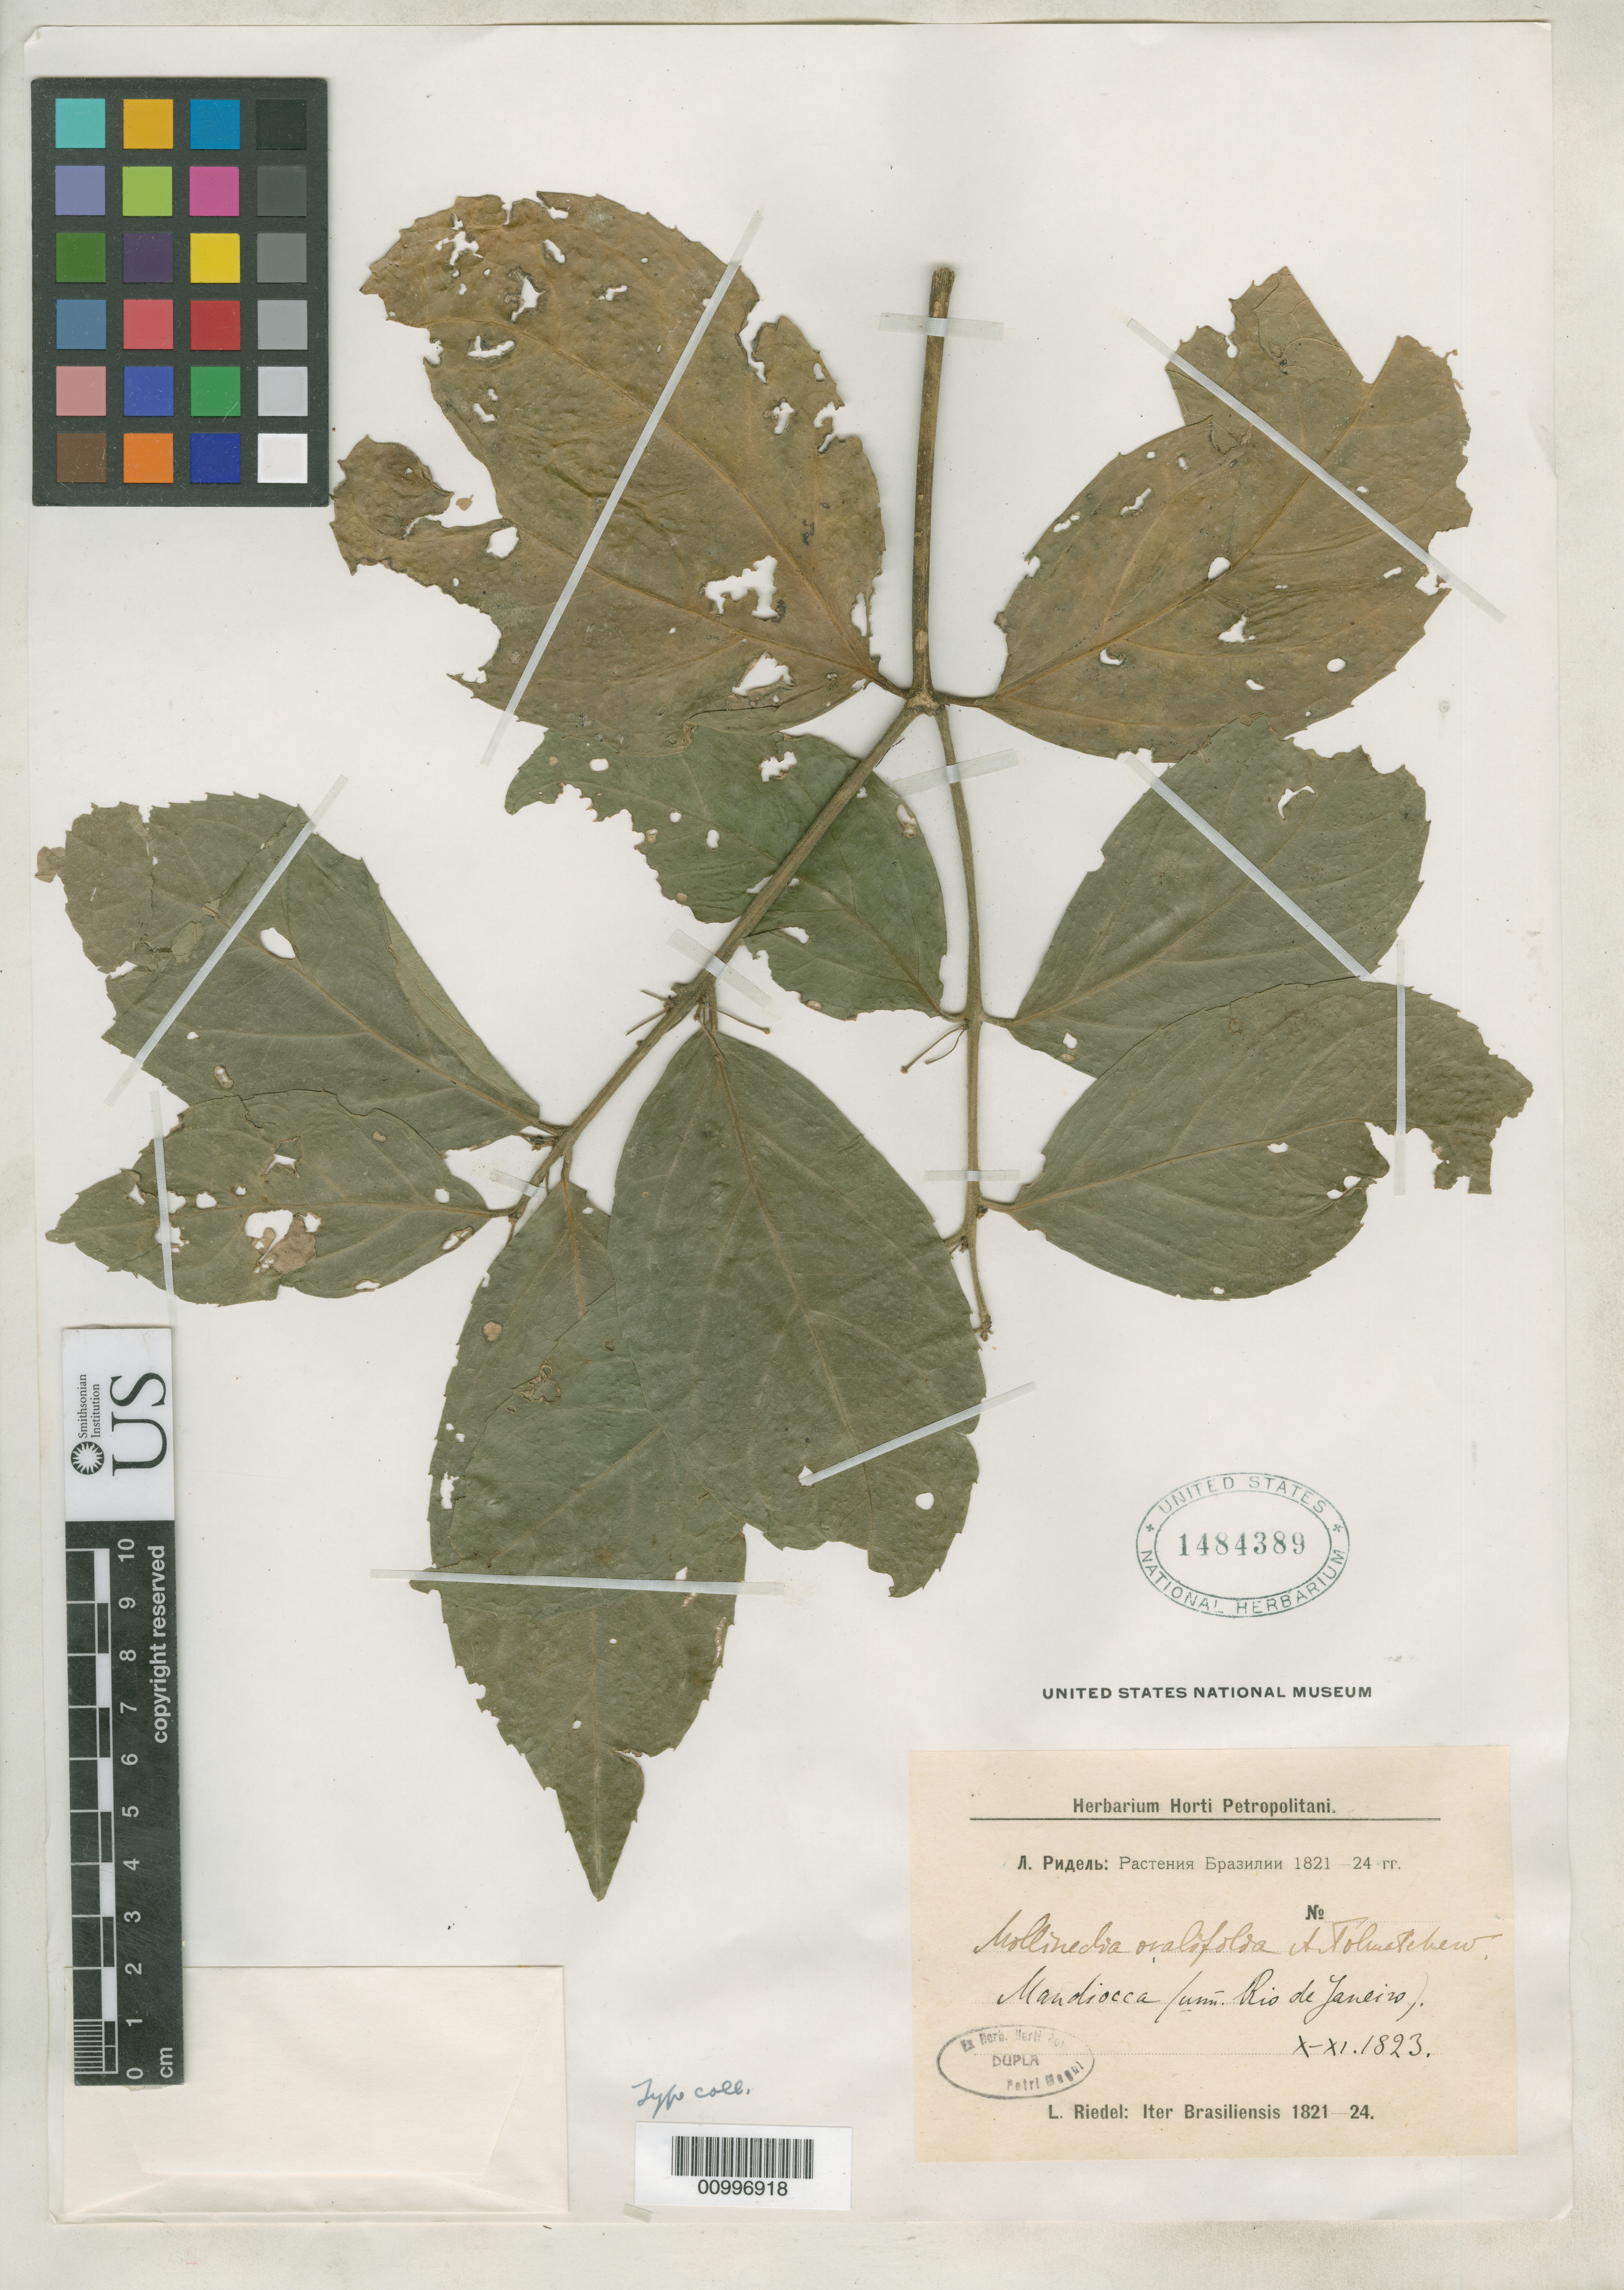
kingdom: Plantae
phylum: Tracheophyta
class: Magnoliopsida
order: Laurales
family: Monimiaceae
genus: Mollinedia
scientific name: Mollinedia ovalifolia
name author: Tolmachev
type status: Type Collection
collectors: L. Riedel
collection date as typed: Oct 1823 to -- Nov 1823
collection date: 1823-10/1823-11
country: Brazil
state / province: Rio de Janeiro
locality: Mandiocca/um Rio de Janeiro.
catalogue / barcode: US 1484389